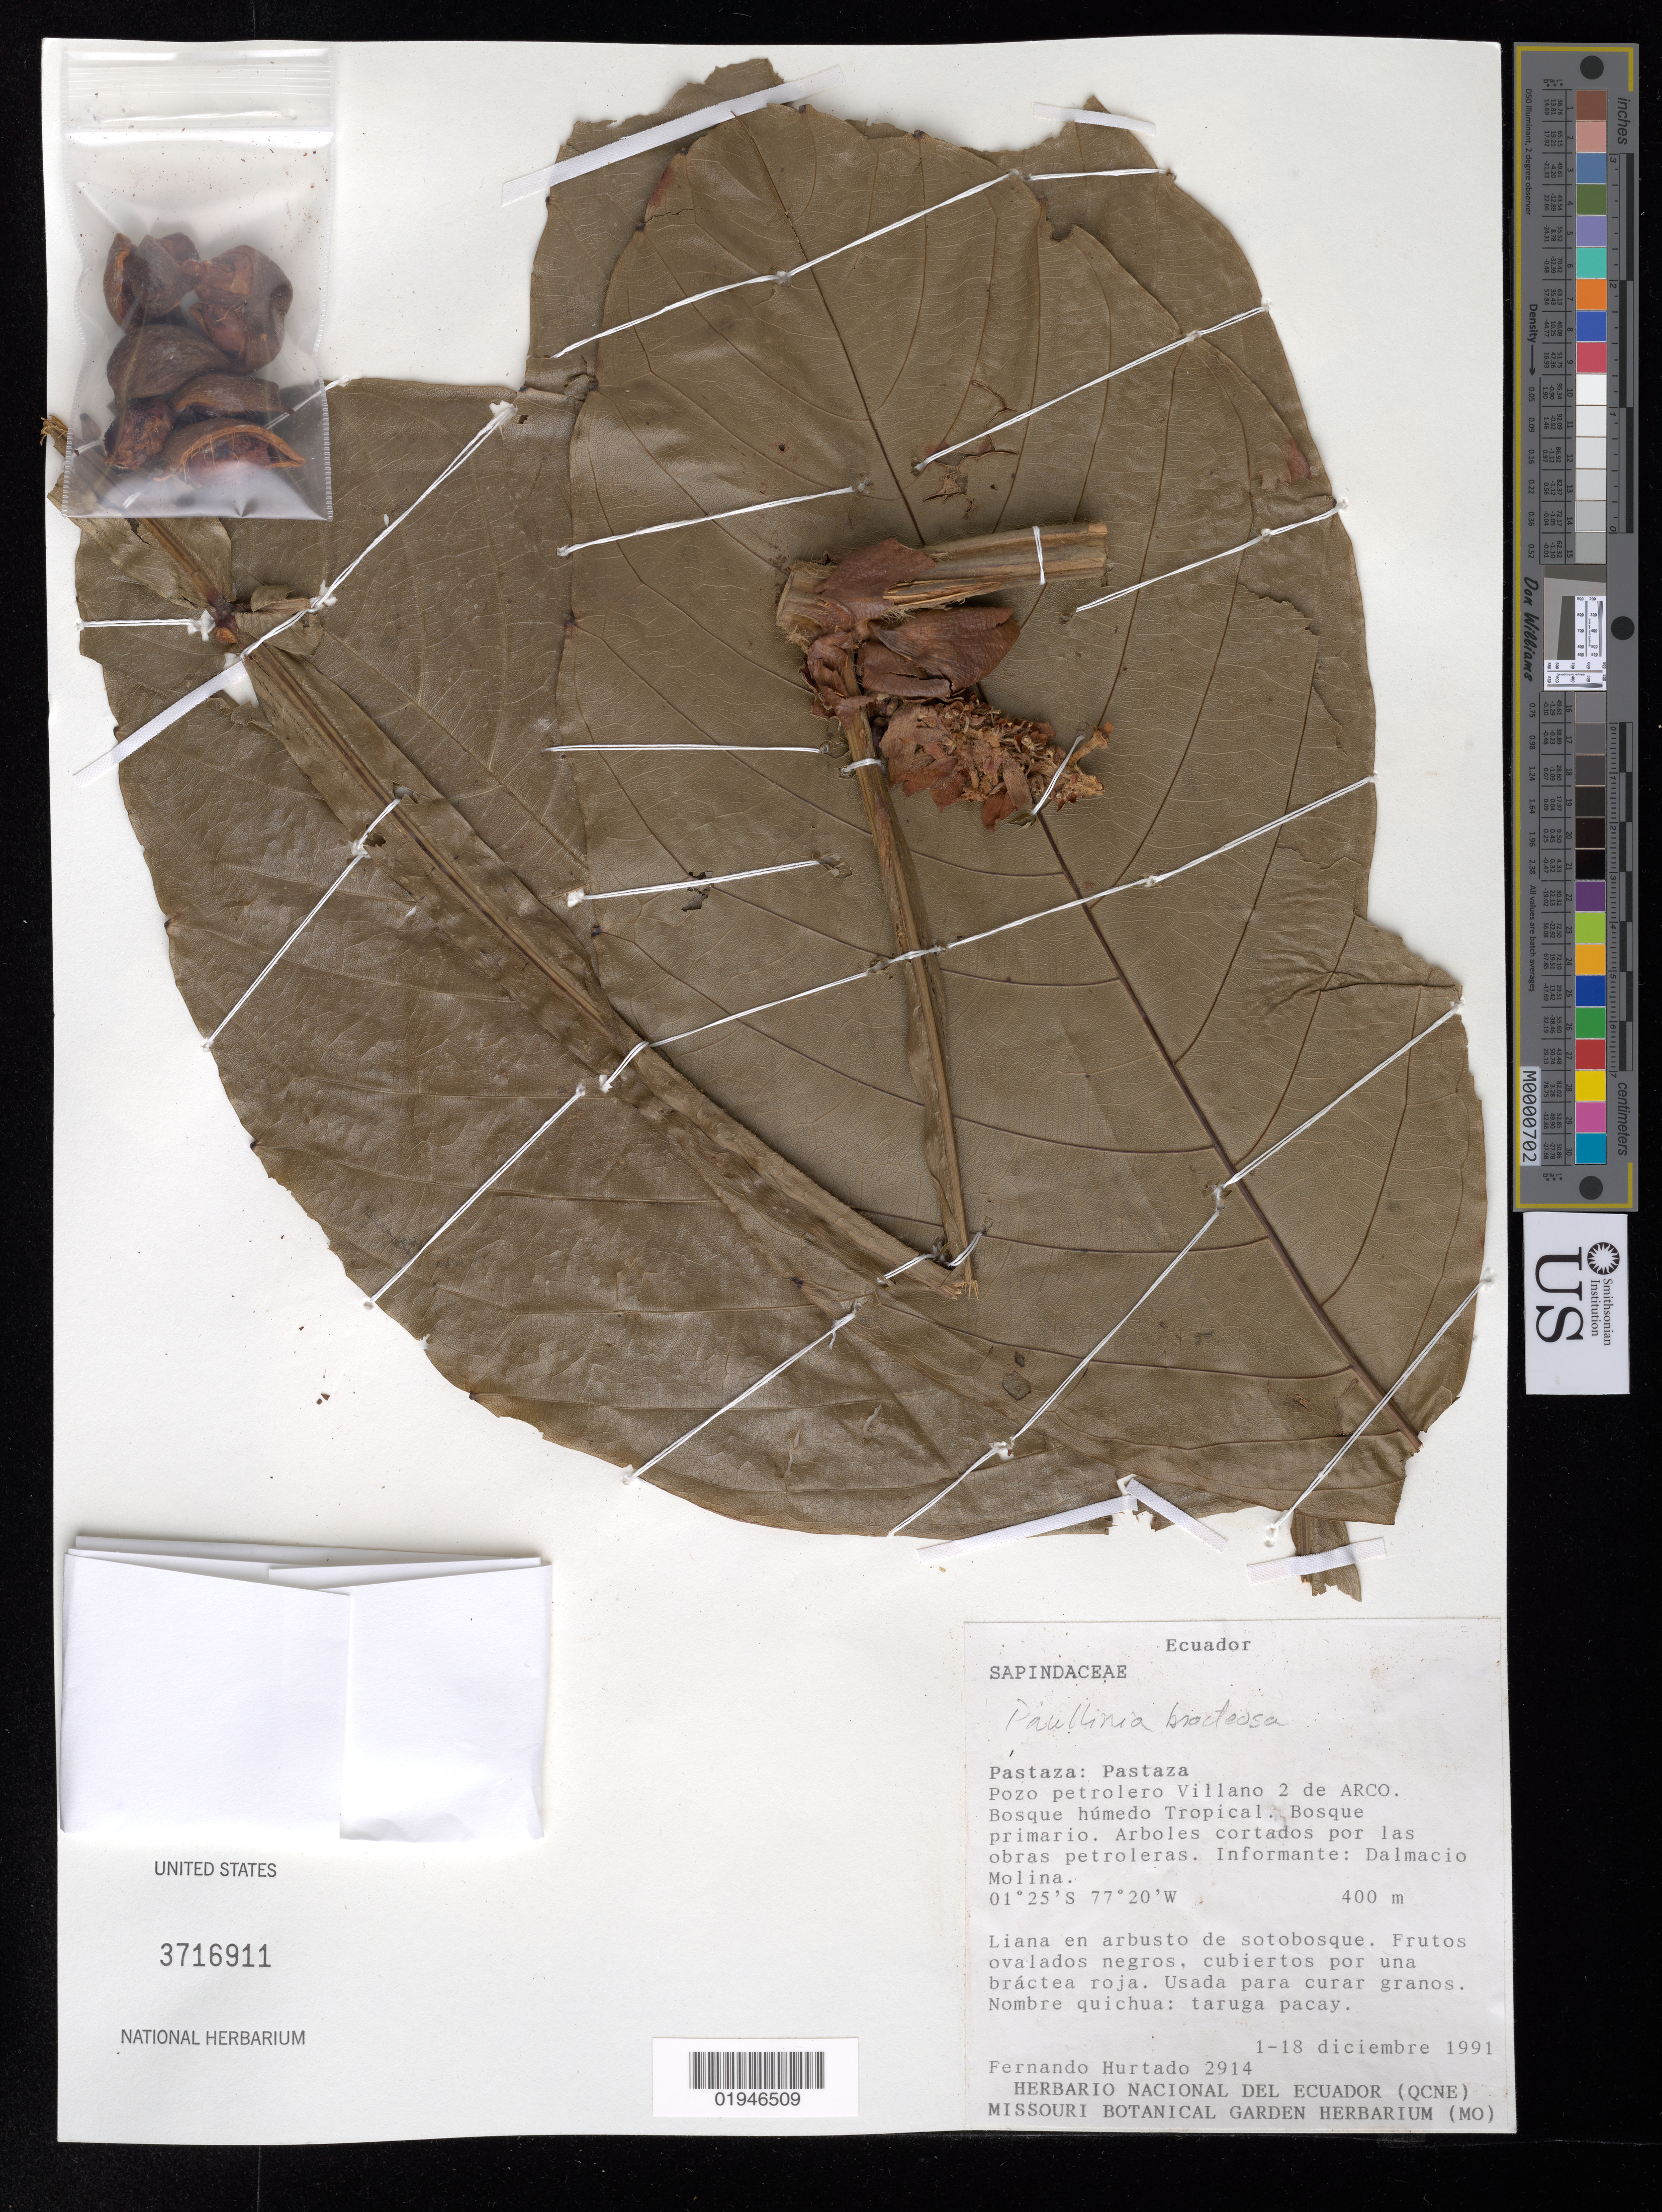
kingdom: Plantae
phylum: Tracheophyta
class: Magnoliopsida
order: Sapindales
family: Sapindaceae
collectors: F. Hurtado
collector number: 2914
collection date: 1991-12-01/1991-12-18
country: Ecuador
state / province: Pastaza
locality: Pastaza. Pozo petrolero Villano 2 de ARCO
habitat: Bosque muy húmedo tropical. Bosque primario. Arboles cortados por las obras petroleras.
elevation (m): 400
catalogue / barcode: US 3716911